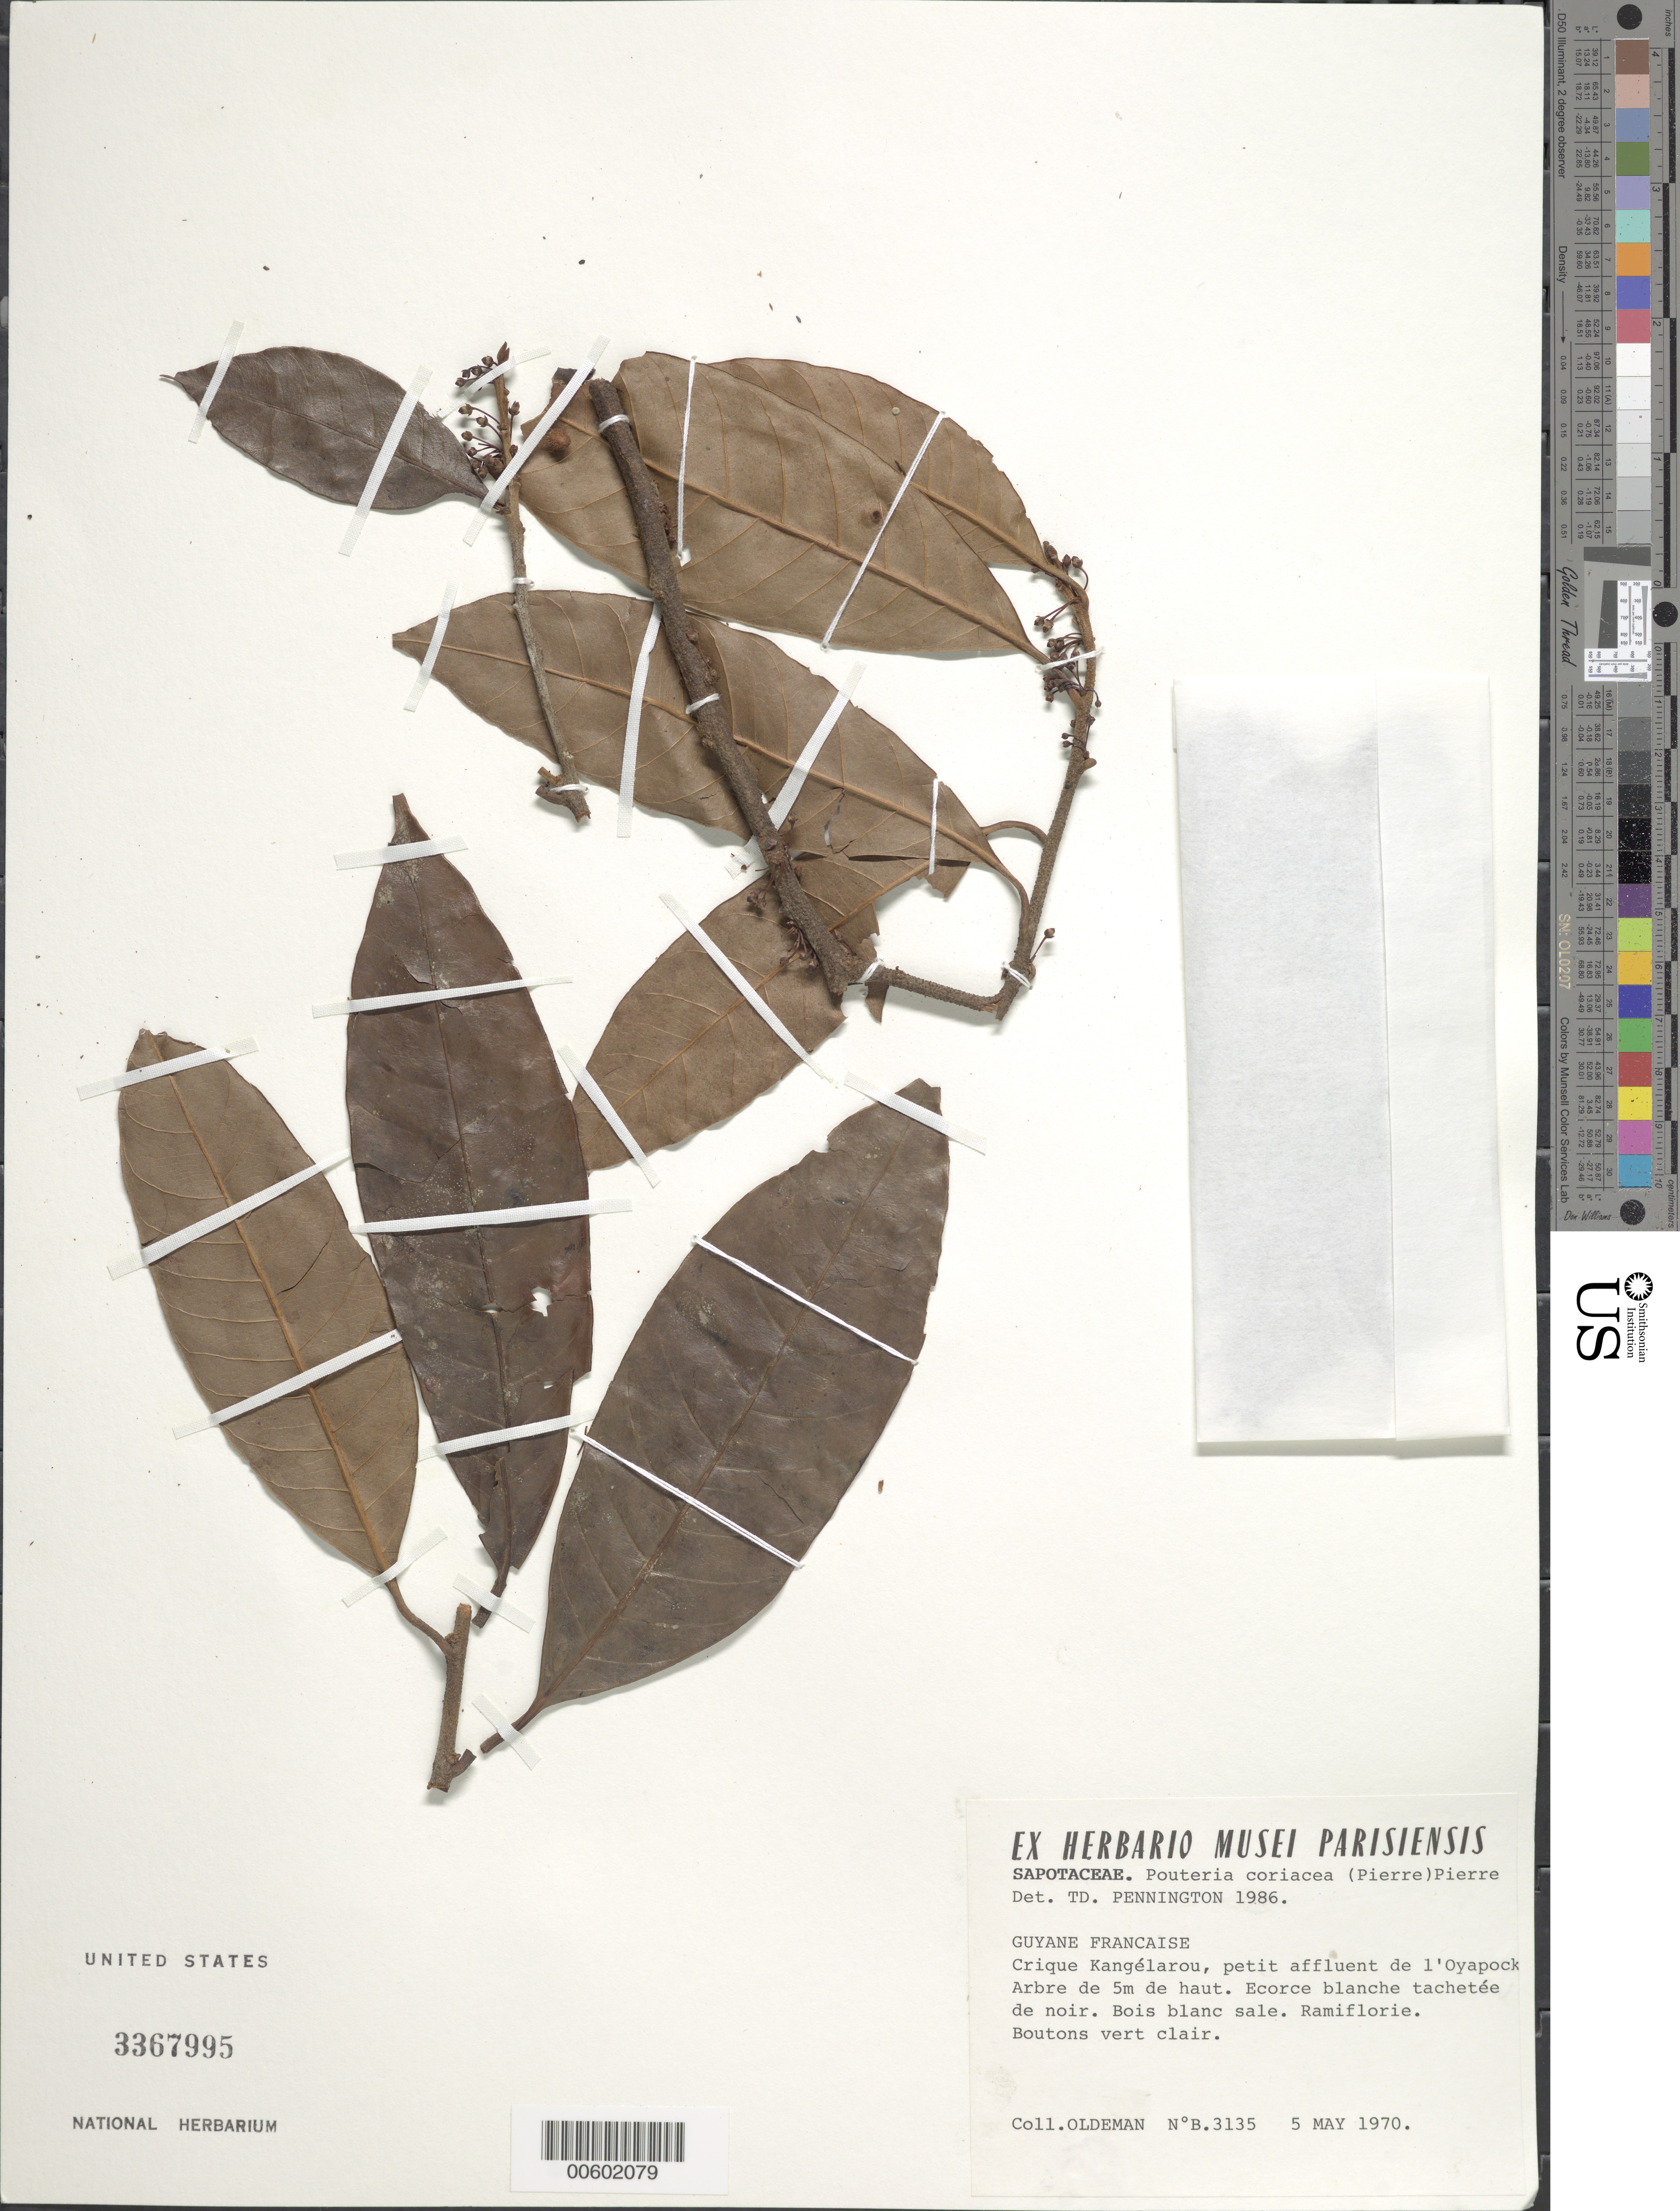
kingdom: Plantae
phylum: Tracheophyta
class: Magnoliopsida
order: Ericales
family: Sapotaceae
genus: Pouteria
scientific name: Pouteria coriacea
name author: (Pierre) Pierre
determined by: Pennington, T. D., (K)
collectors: R. Oldeman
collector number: B 3135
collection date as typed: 5-May-70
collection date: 1970-05-05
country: French Guiana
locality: Crique Kangelarou, petit affluent de l'Oyapock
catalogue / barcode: US 3367995